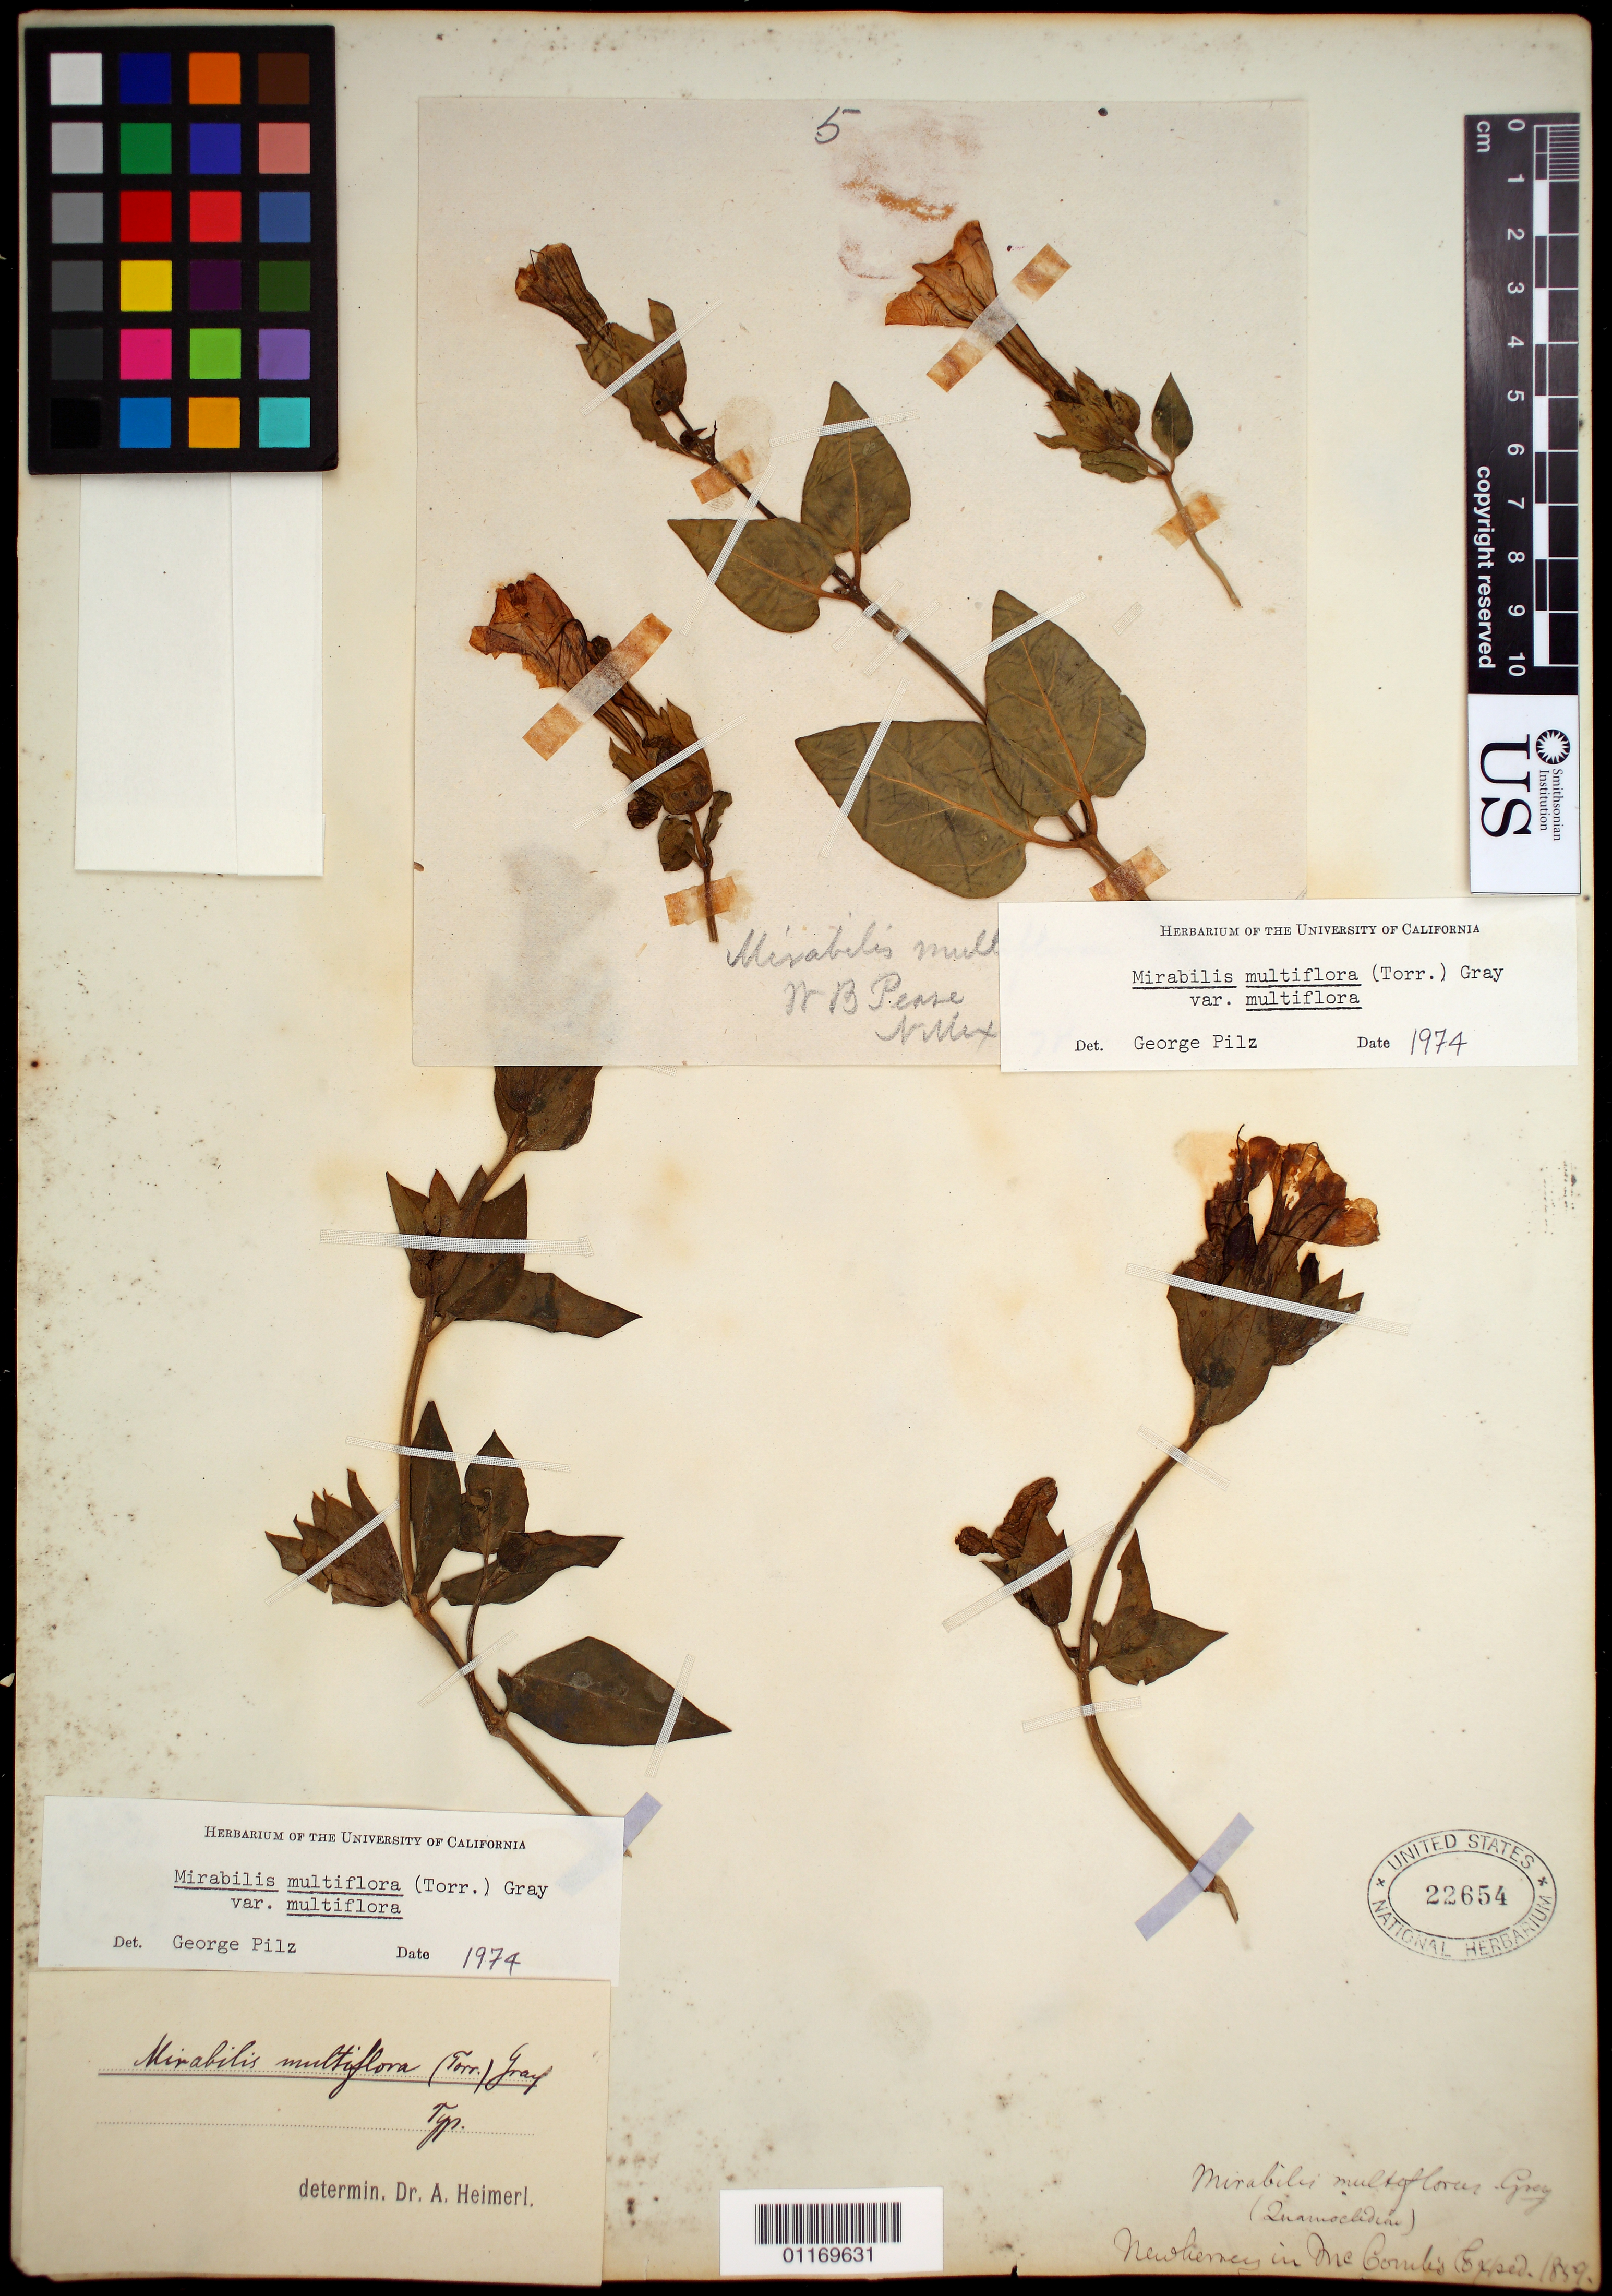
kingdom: Plantae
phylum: Tracheophyta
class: Magnoliopsida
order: Caryophyllales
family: Nyctaginaceae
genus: Mirabilis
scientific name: Mirabilis multiflora var. multiflora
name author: (Torr.) A. Gray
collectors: J. S. Newberry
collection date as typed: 1859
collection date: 1859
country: United States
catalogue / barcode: US 22654